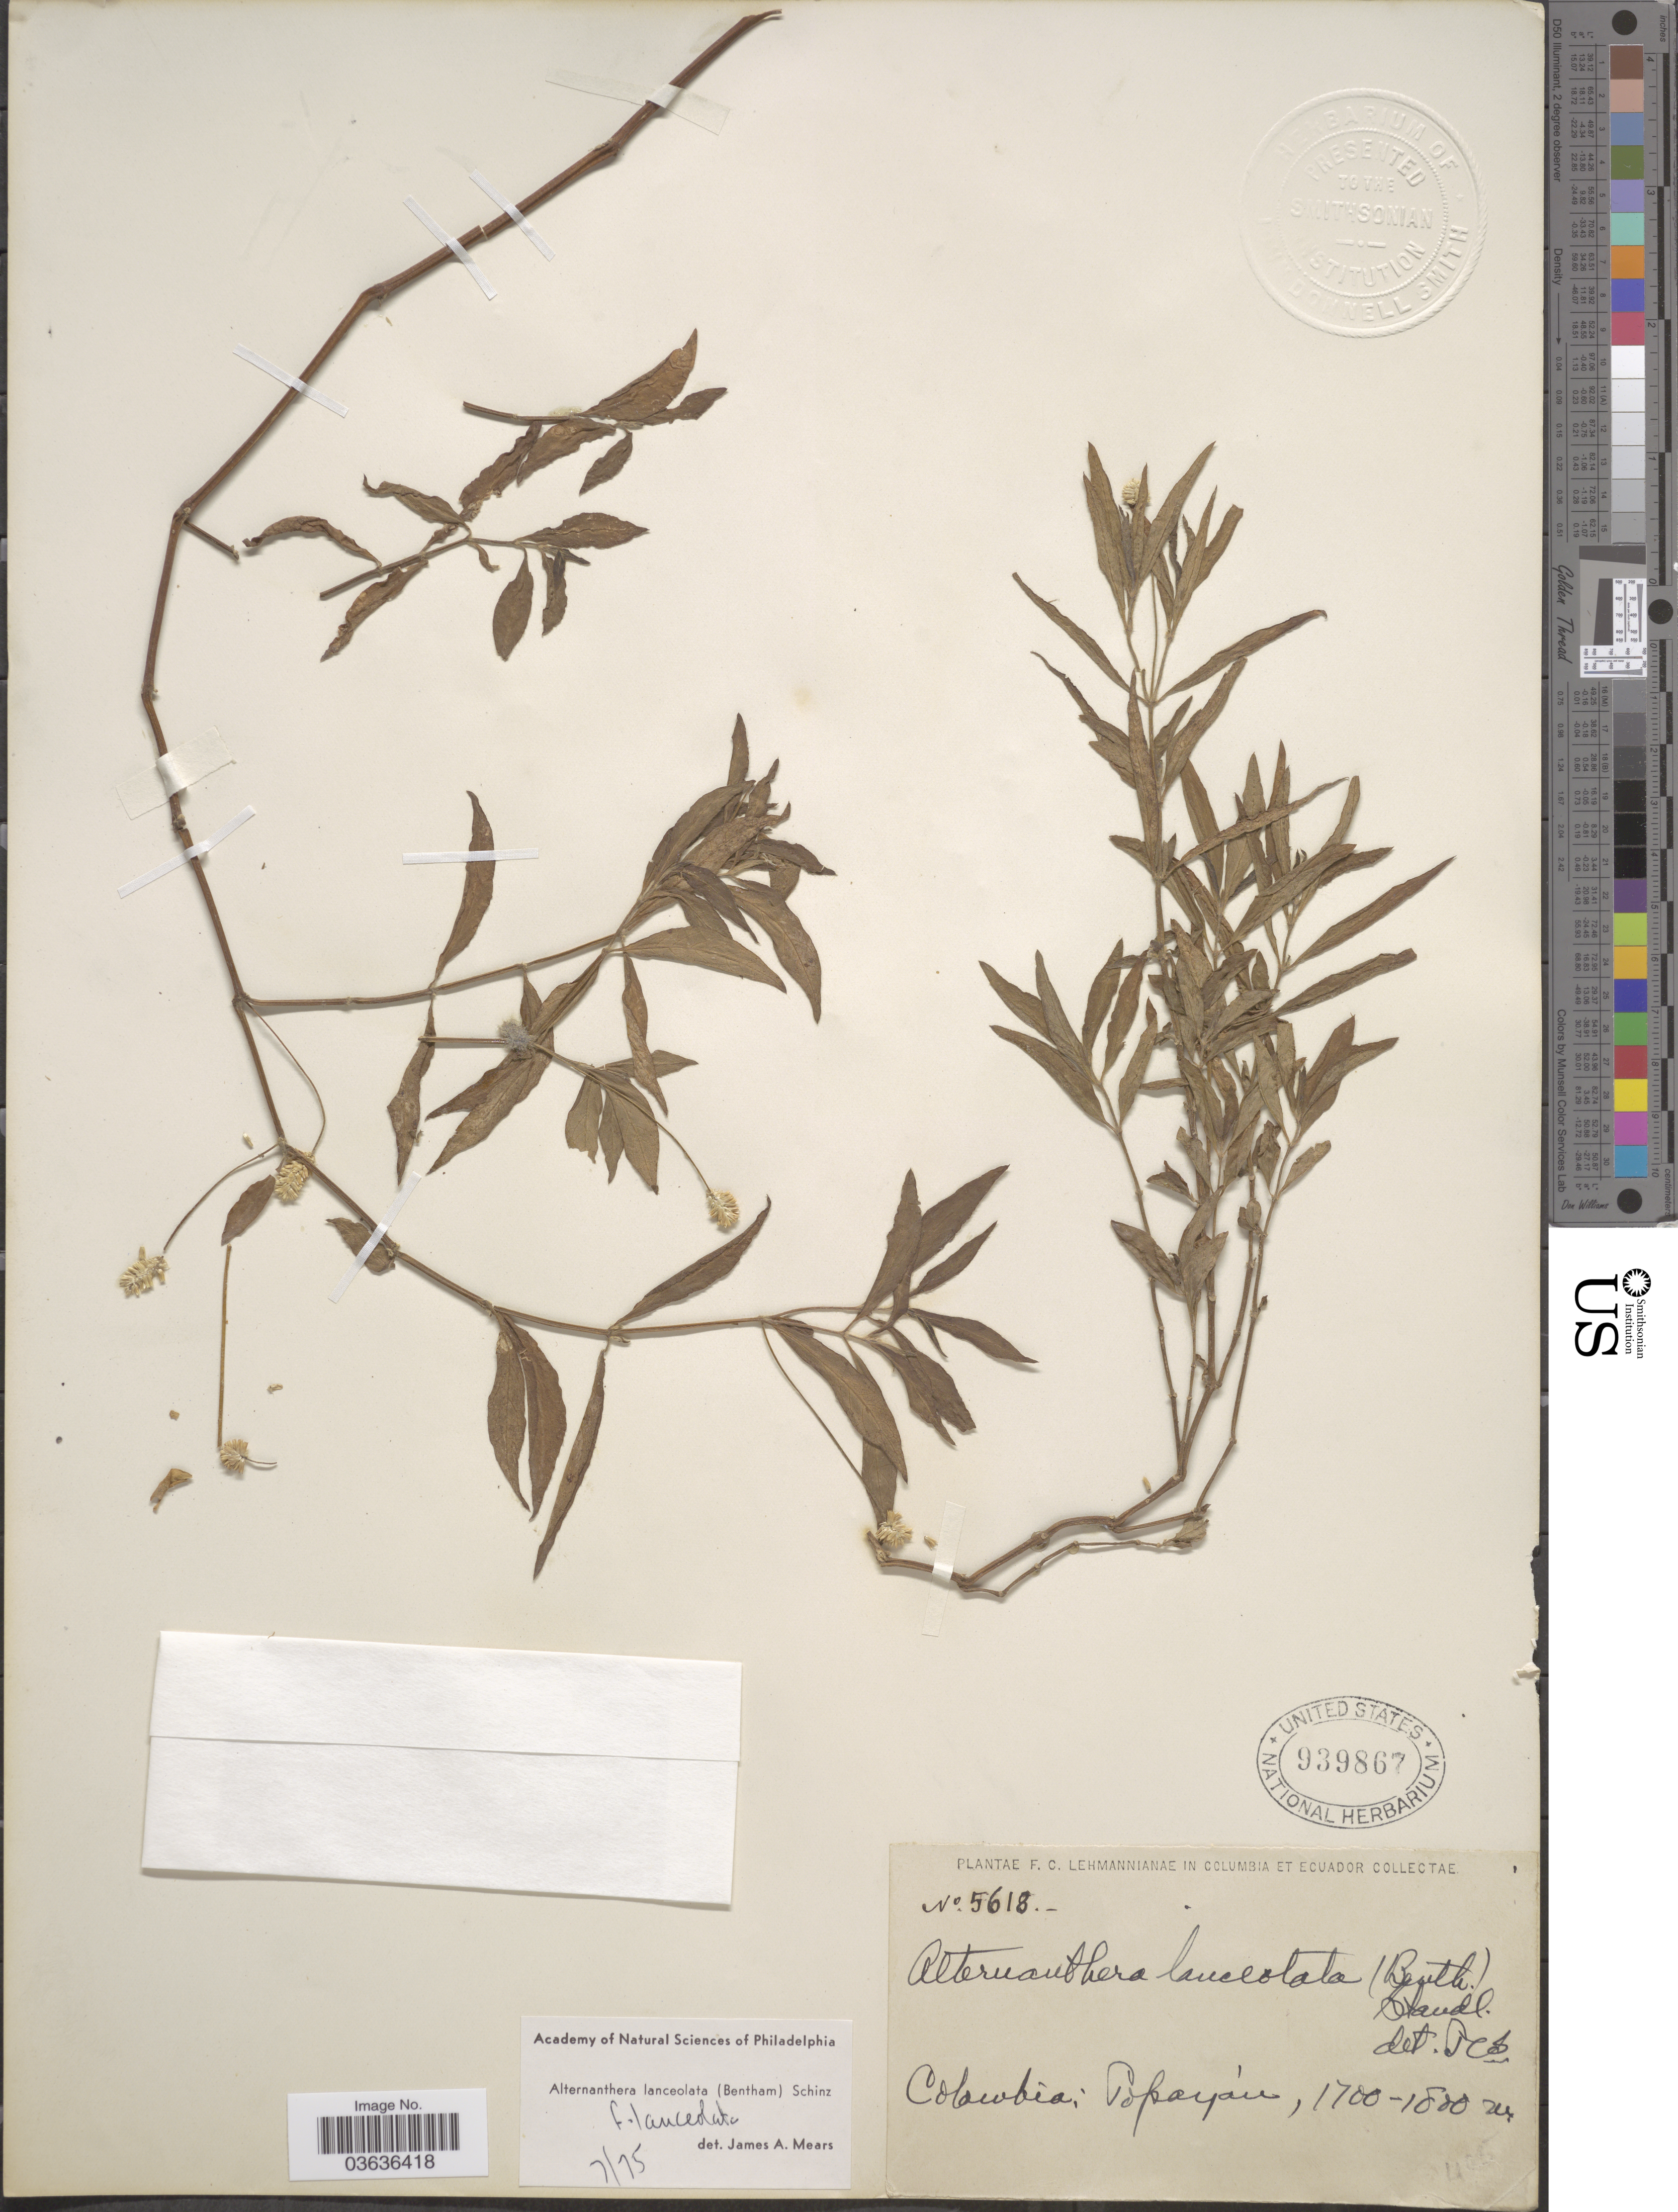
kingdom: Plantae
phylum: Tracheophyta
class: Magnoliopsida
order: Caryophyllales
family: Amaranthaceae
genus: Alternanthera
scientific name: Alternanthera lanceolata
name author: (Benth.) Schinz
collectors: F. C. Lehmann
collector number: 5618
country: Colombia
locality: Popayán.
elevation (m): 1700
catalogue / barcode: US 939867